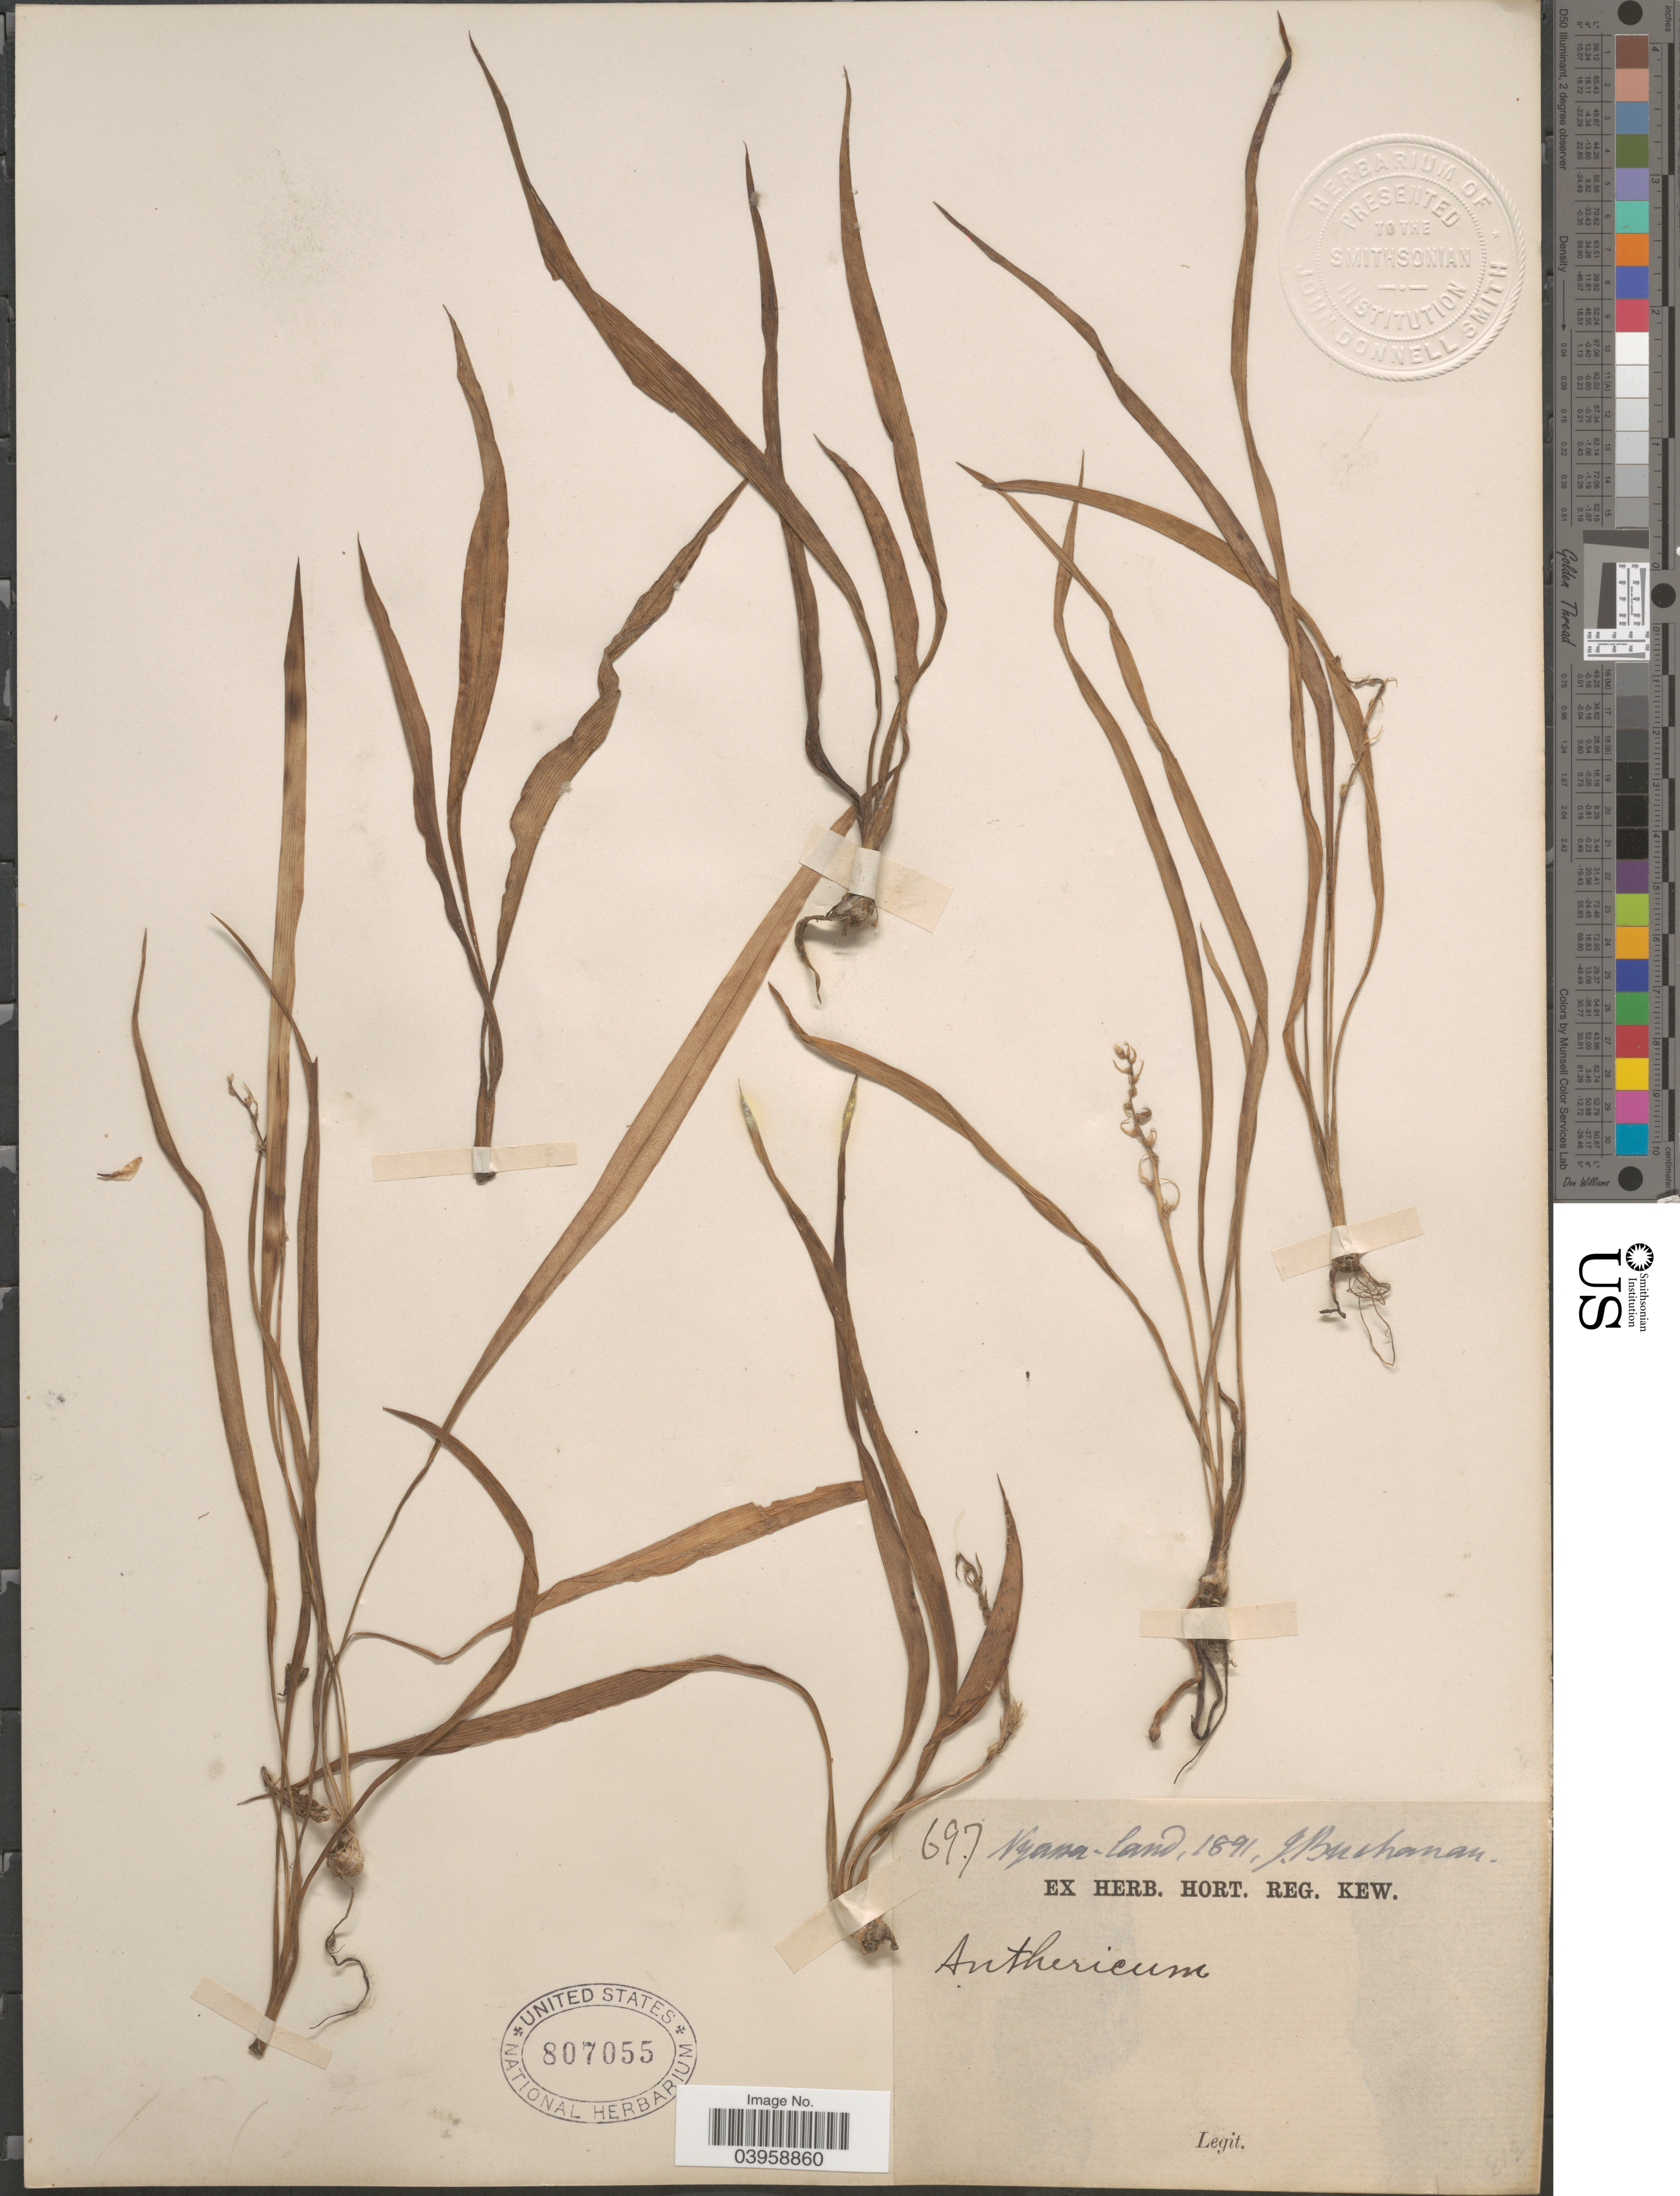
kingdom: Plantae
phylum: Tracheophyta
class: Liliopsida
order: Asparagales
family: Asparagaceae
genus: Anthericum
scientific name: Anthericum sp.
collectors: J. Buchanan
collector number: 697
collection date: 1891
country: Malawi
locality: Nyassa-land.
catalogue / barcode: US 807055